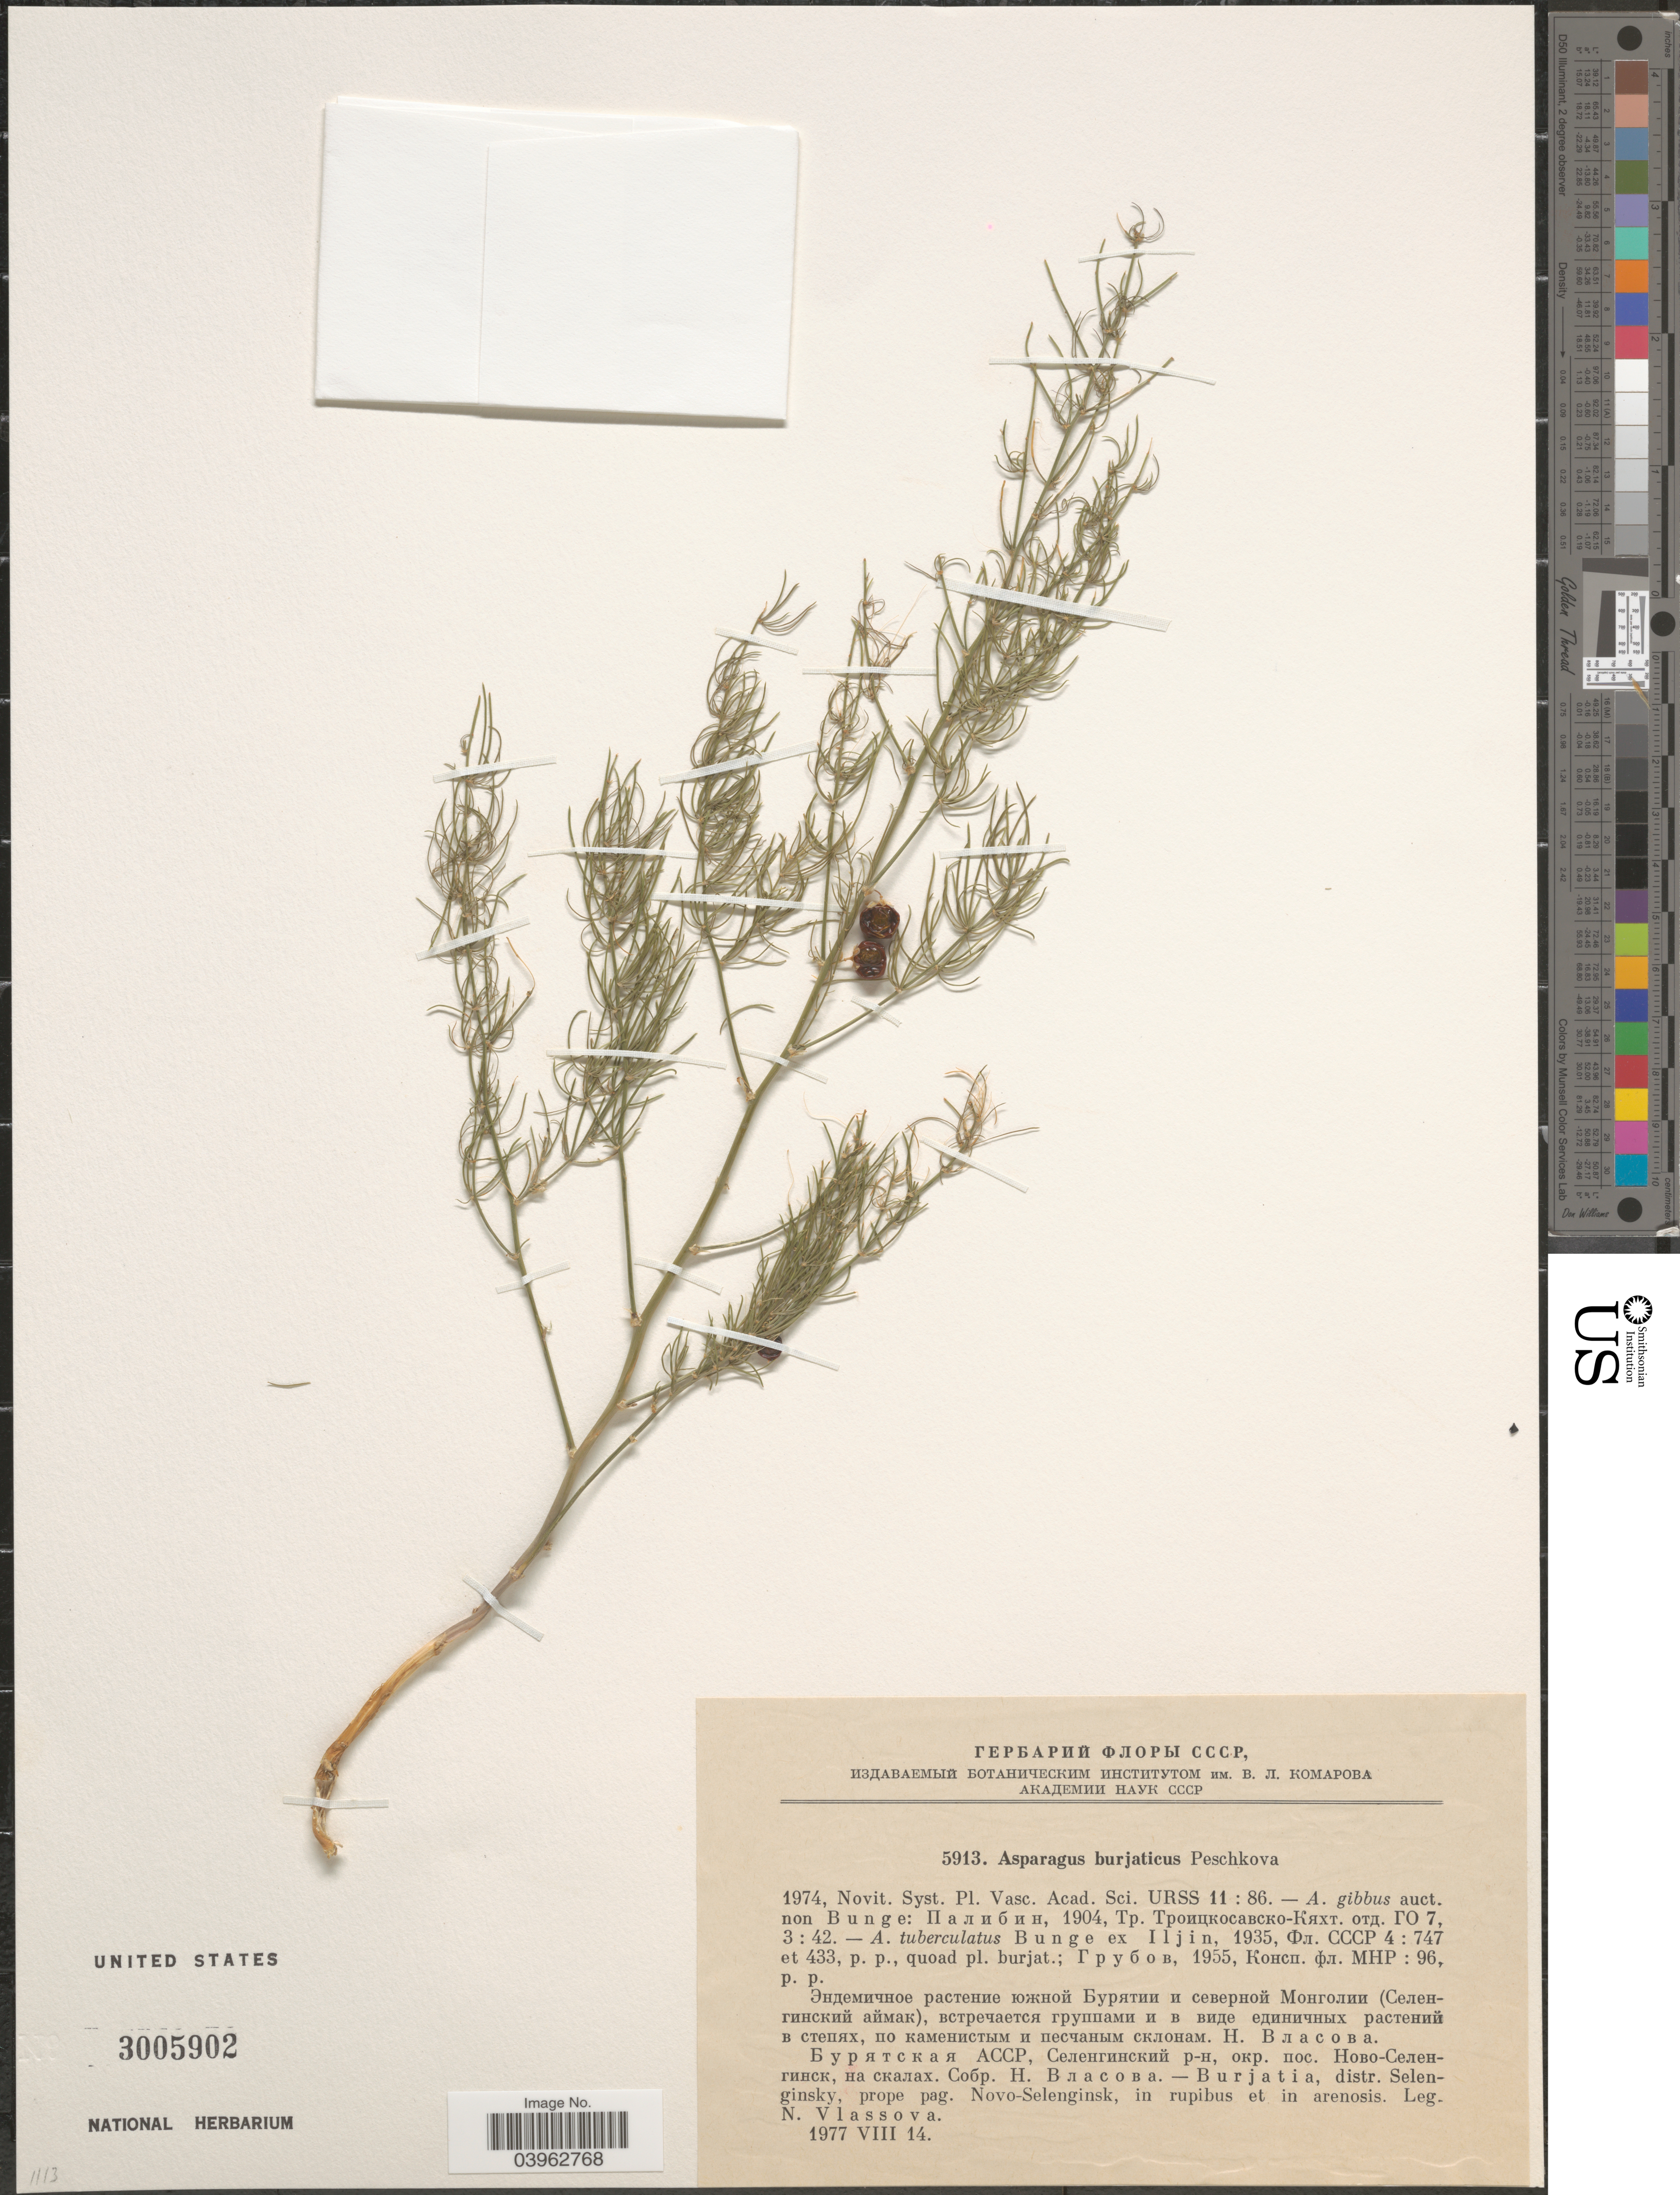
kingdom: Plantae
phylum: Tracheophyta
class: Liliopsida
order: Asparagales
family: Asparagaceae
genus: Asparagus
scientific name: Asparagus burjaticus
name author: Peschkova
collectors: N. Vlassova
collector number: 5913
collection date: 1977-08-14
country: Russian Federation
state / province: Buryatia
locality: Burjatia, distr. Selenginsky, prope pag. Novo-Selenginsk, in rupibus et in arenosis.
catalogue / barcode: US 3005902